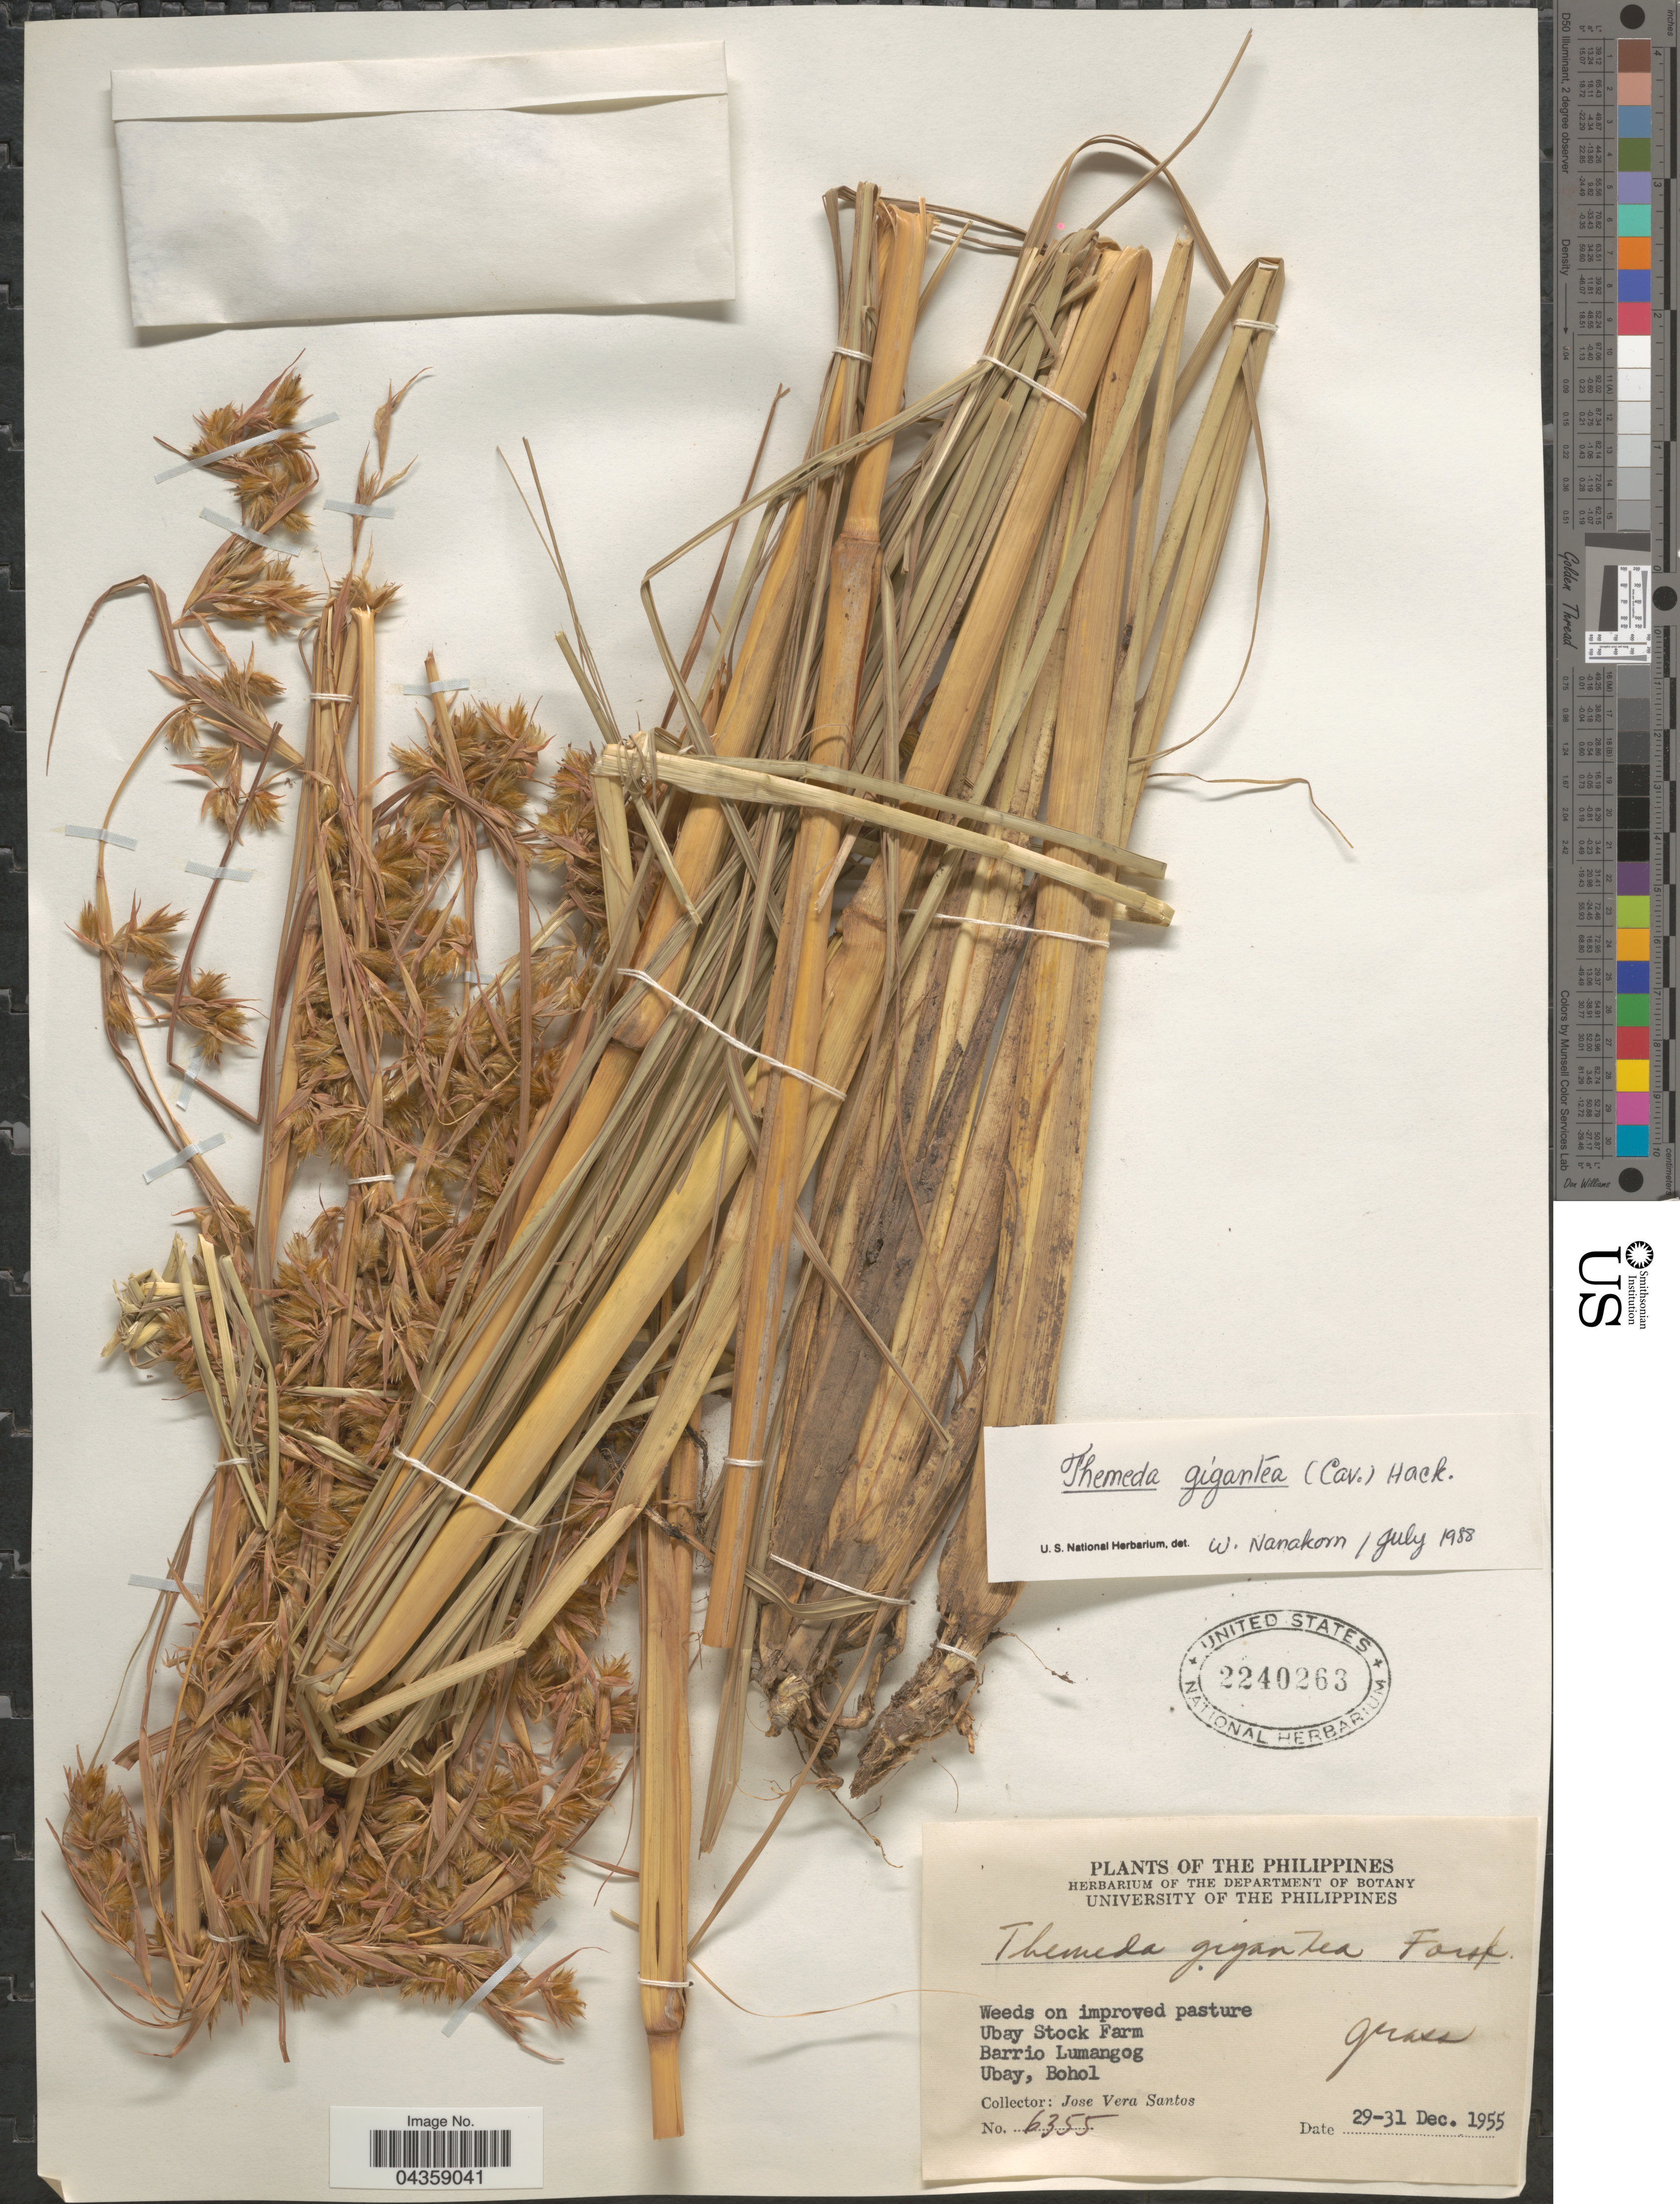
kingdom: Plantae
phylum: Tracheophyta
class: Liliopsida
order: Poales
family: Poaceae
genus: Themeda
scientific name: Themeda gigantea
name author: Hack.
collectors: J. V. Santos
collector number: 6355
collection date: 1955-12-29/1955-12-31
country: Philippines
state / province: Central Visayas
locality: Ubay Stock Farm. Barrio Lumangog. Ubay, Bohol.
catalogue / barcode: US 2240263